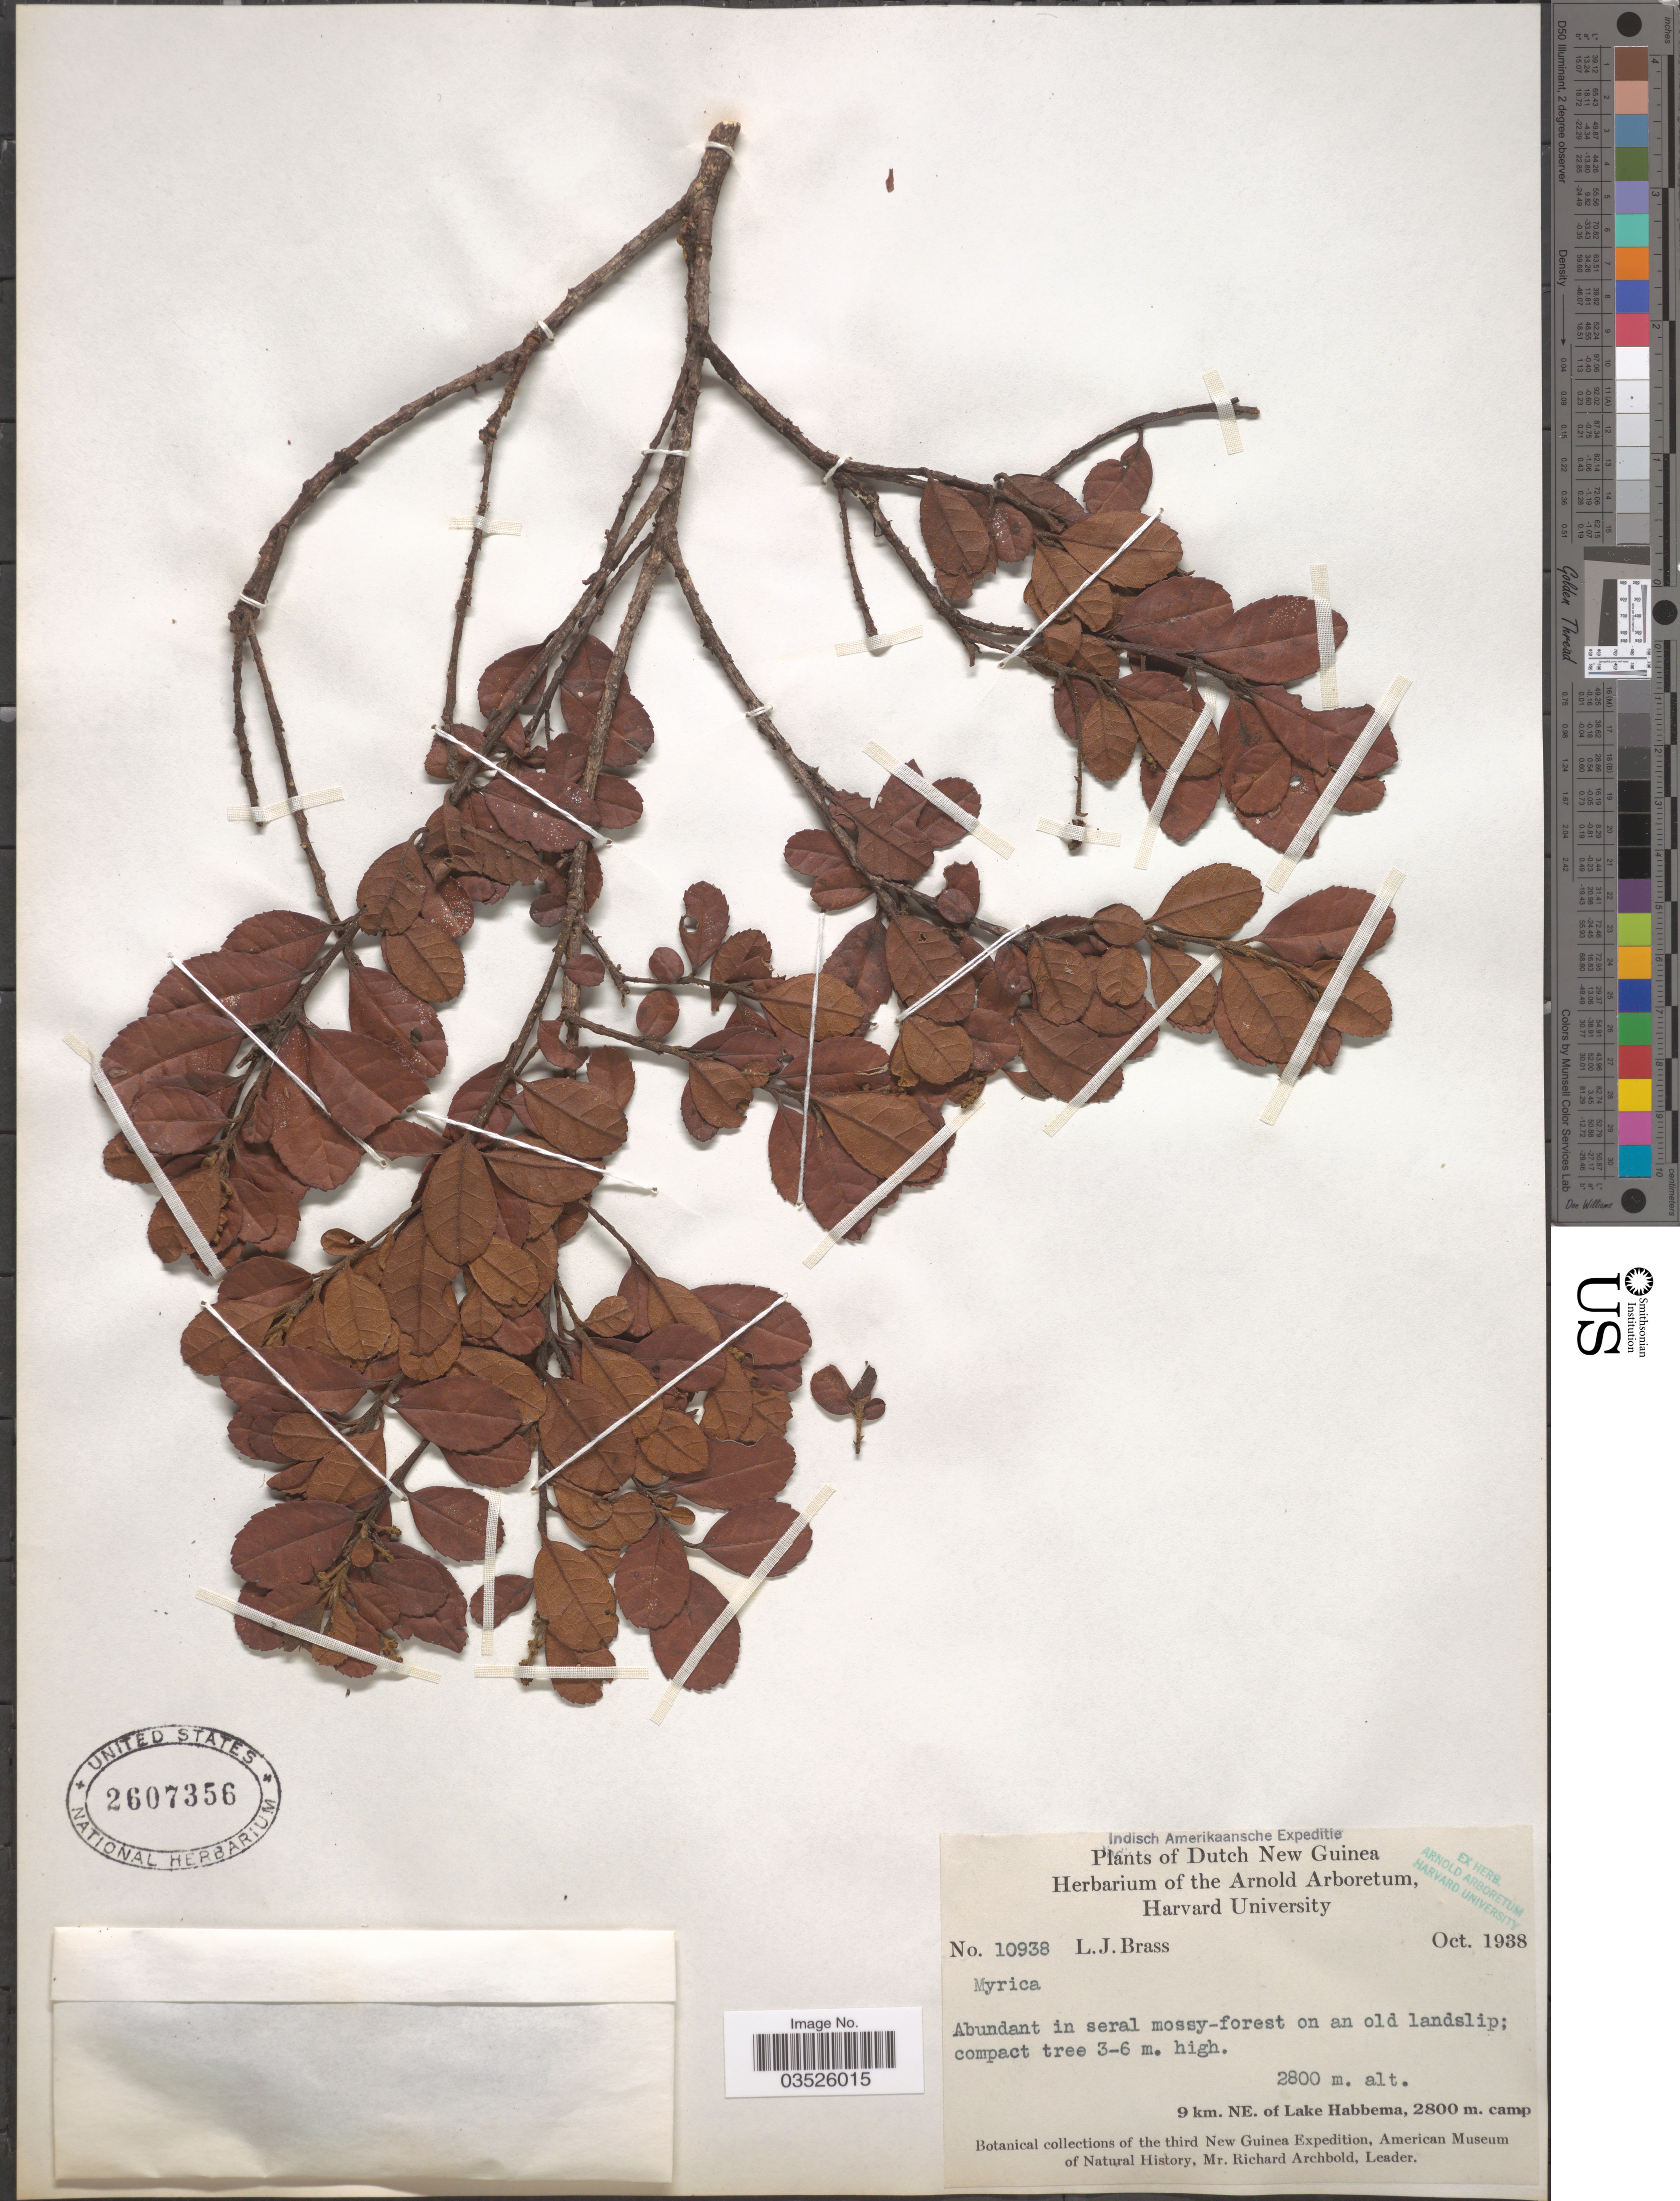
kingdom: Plantae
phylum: Tracheophyta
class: Magnoliopsida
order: Fagales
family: Myricaceae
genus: Morella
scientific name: Morella sp.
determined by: Strong, Mark T., (BOT), Smithsonian Institution - National Museum of Natural History (UNITED STATES)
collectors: L. J. Brass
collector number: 10938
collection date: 1938-10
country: Indonesia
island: New Guinea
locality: Dutch New Guinea. 9 km. NE. of Lake Habbema, 2800 m. camp [unsure placement].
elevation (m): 2800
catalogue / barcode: US 2607356